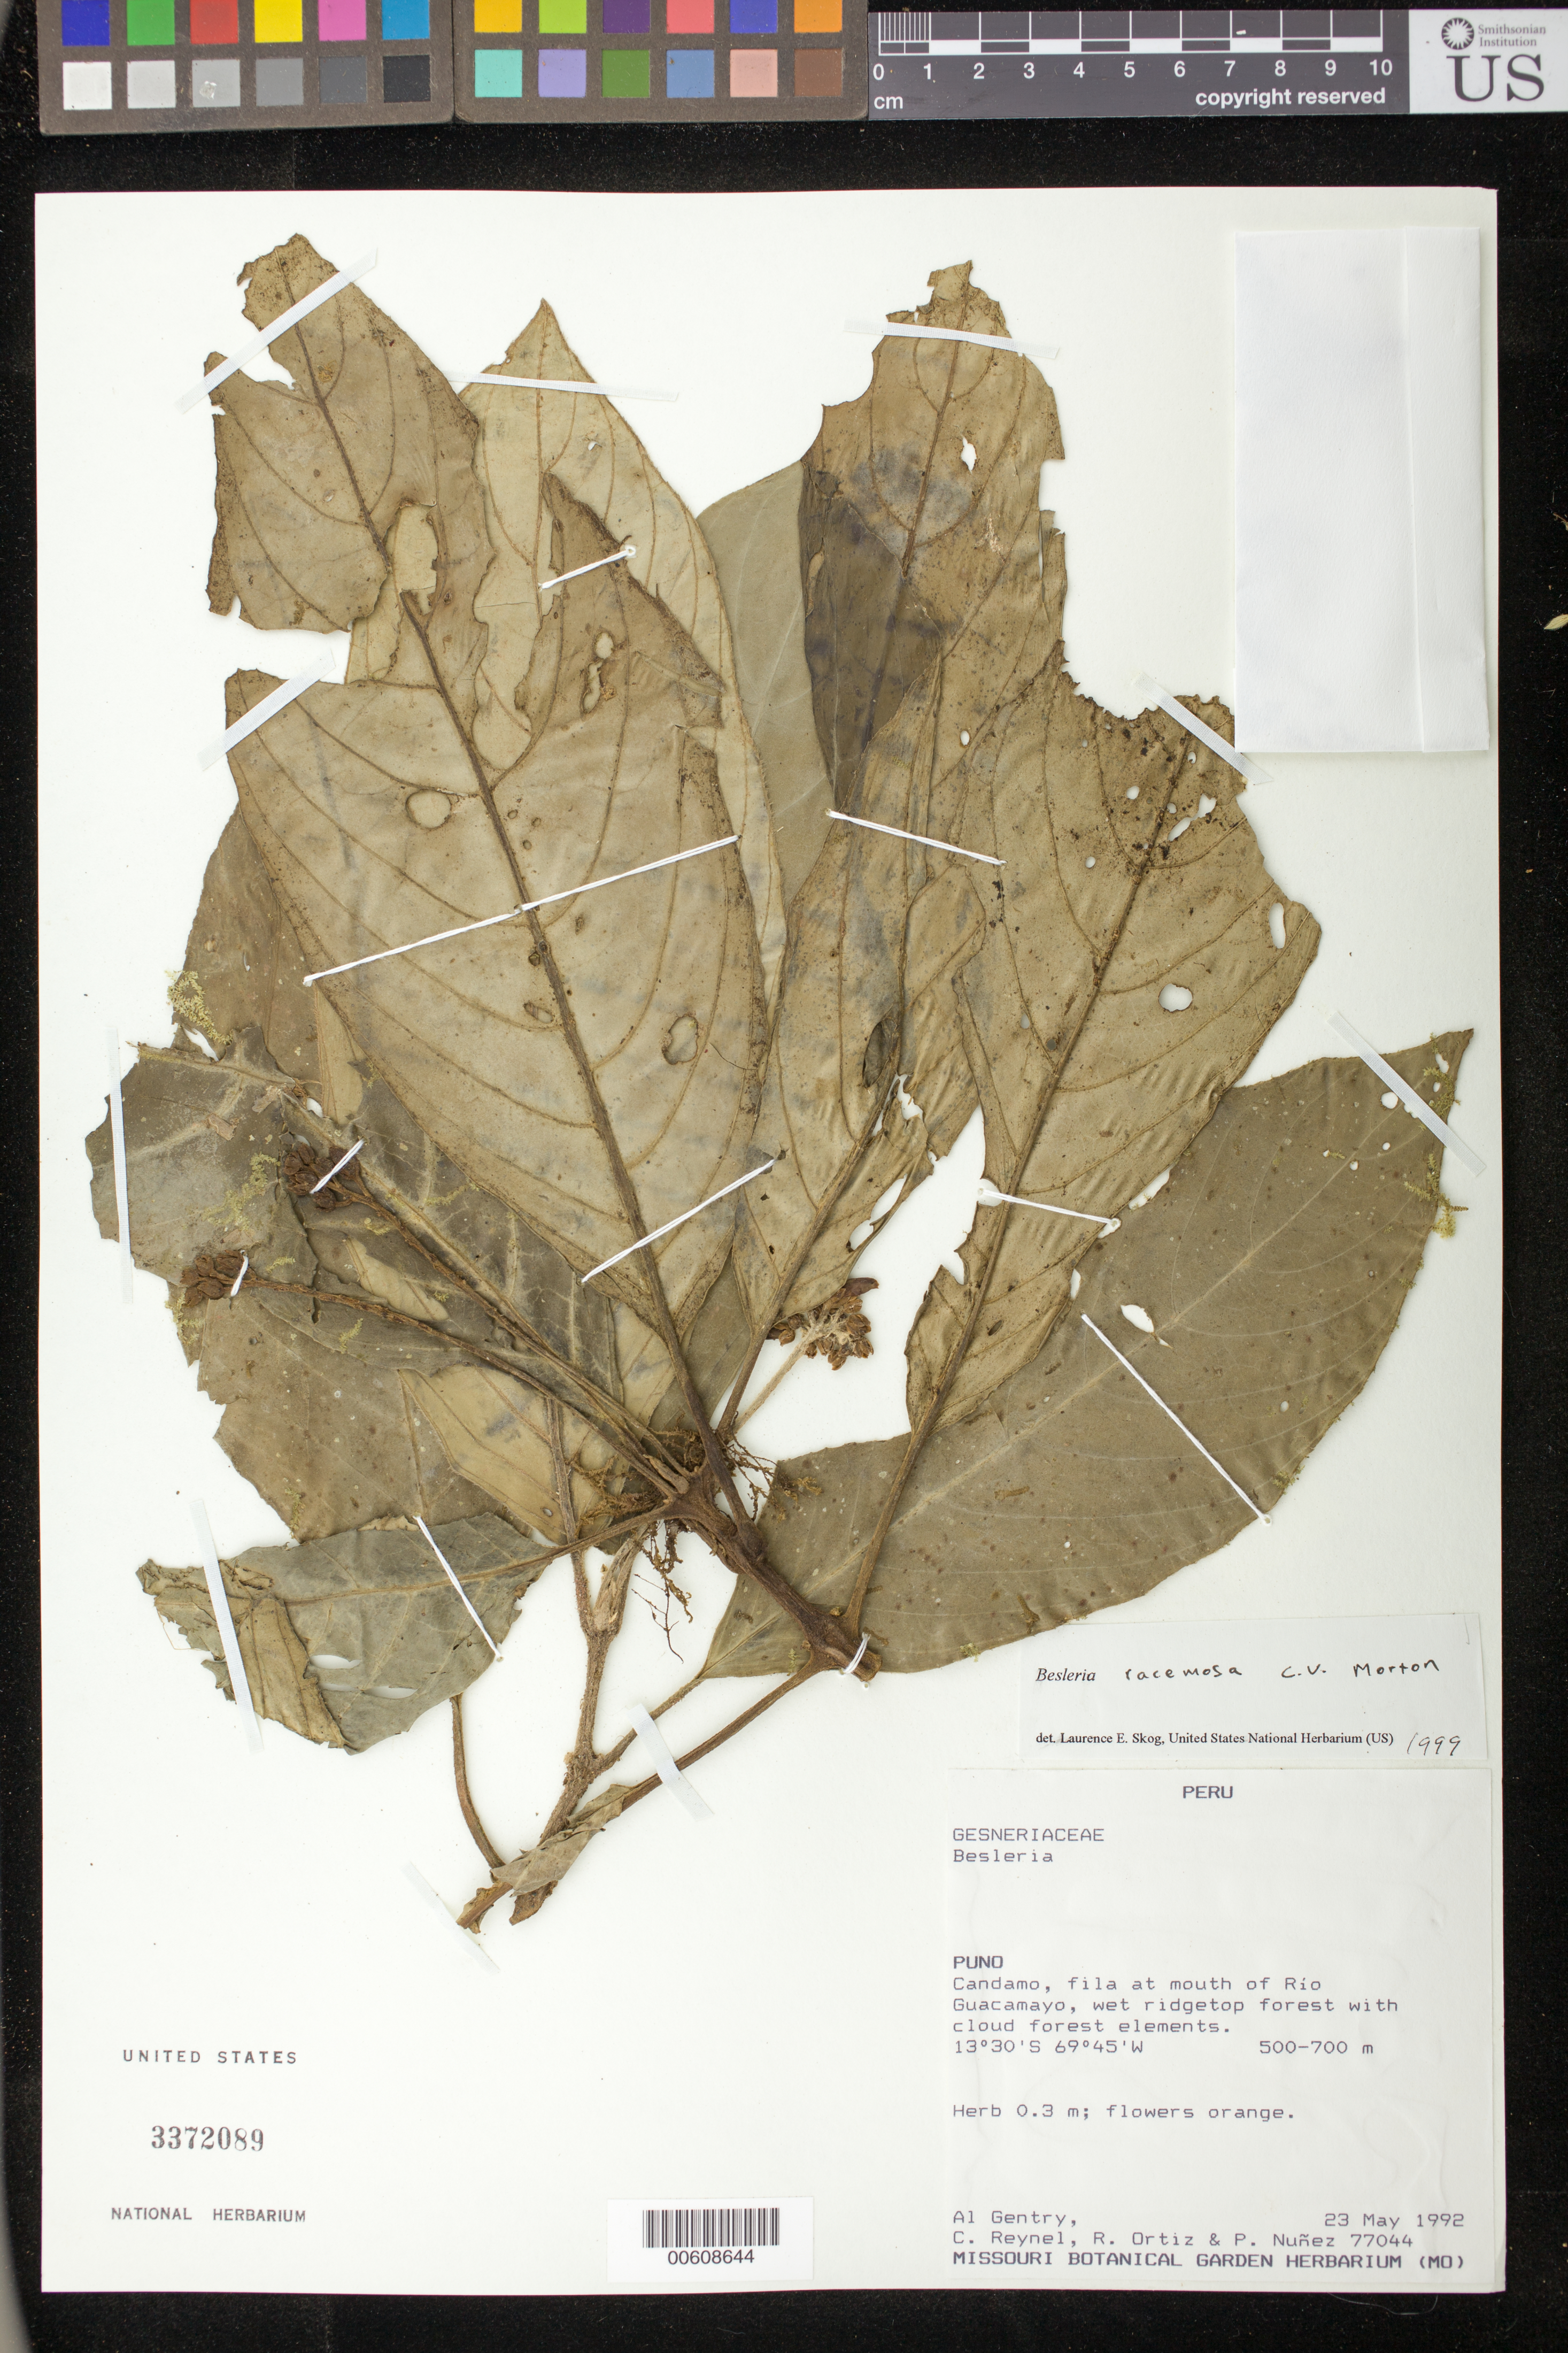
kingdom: Plantae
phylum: Tracheophyta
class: Magnoliopsida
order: Lamiales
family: Gesneriaceae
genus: Besleria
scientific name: Besleria racemosa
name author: C.V. Morton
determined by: Skog, Laurence E.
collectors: A. H. Gentry, C. Reynel, R. del C. Ortiz & P. Nuñez V.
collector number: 77044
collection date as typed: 23 May 1992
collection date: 1992-05-23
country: Peru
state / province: Puno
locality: Candamo, fila at mouth of Río Guacamayo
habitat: Wet ridgetop forest with cloud forest elements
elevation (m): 500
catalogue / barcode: US 3372089